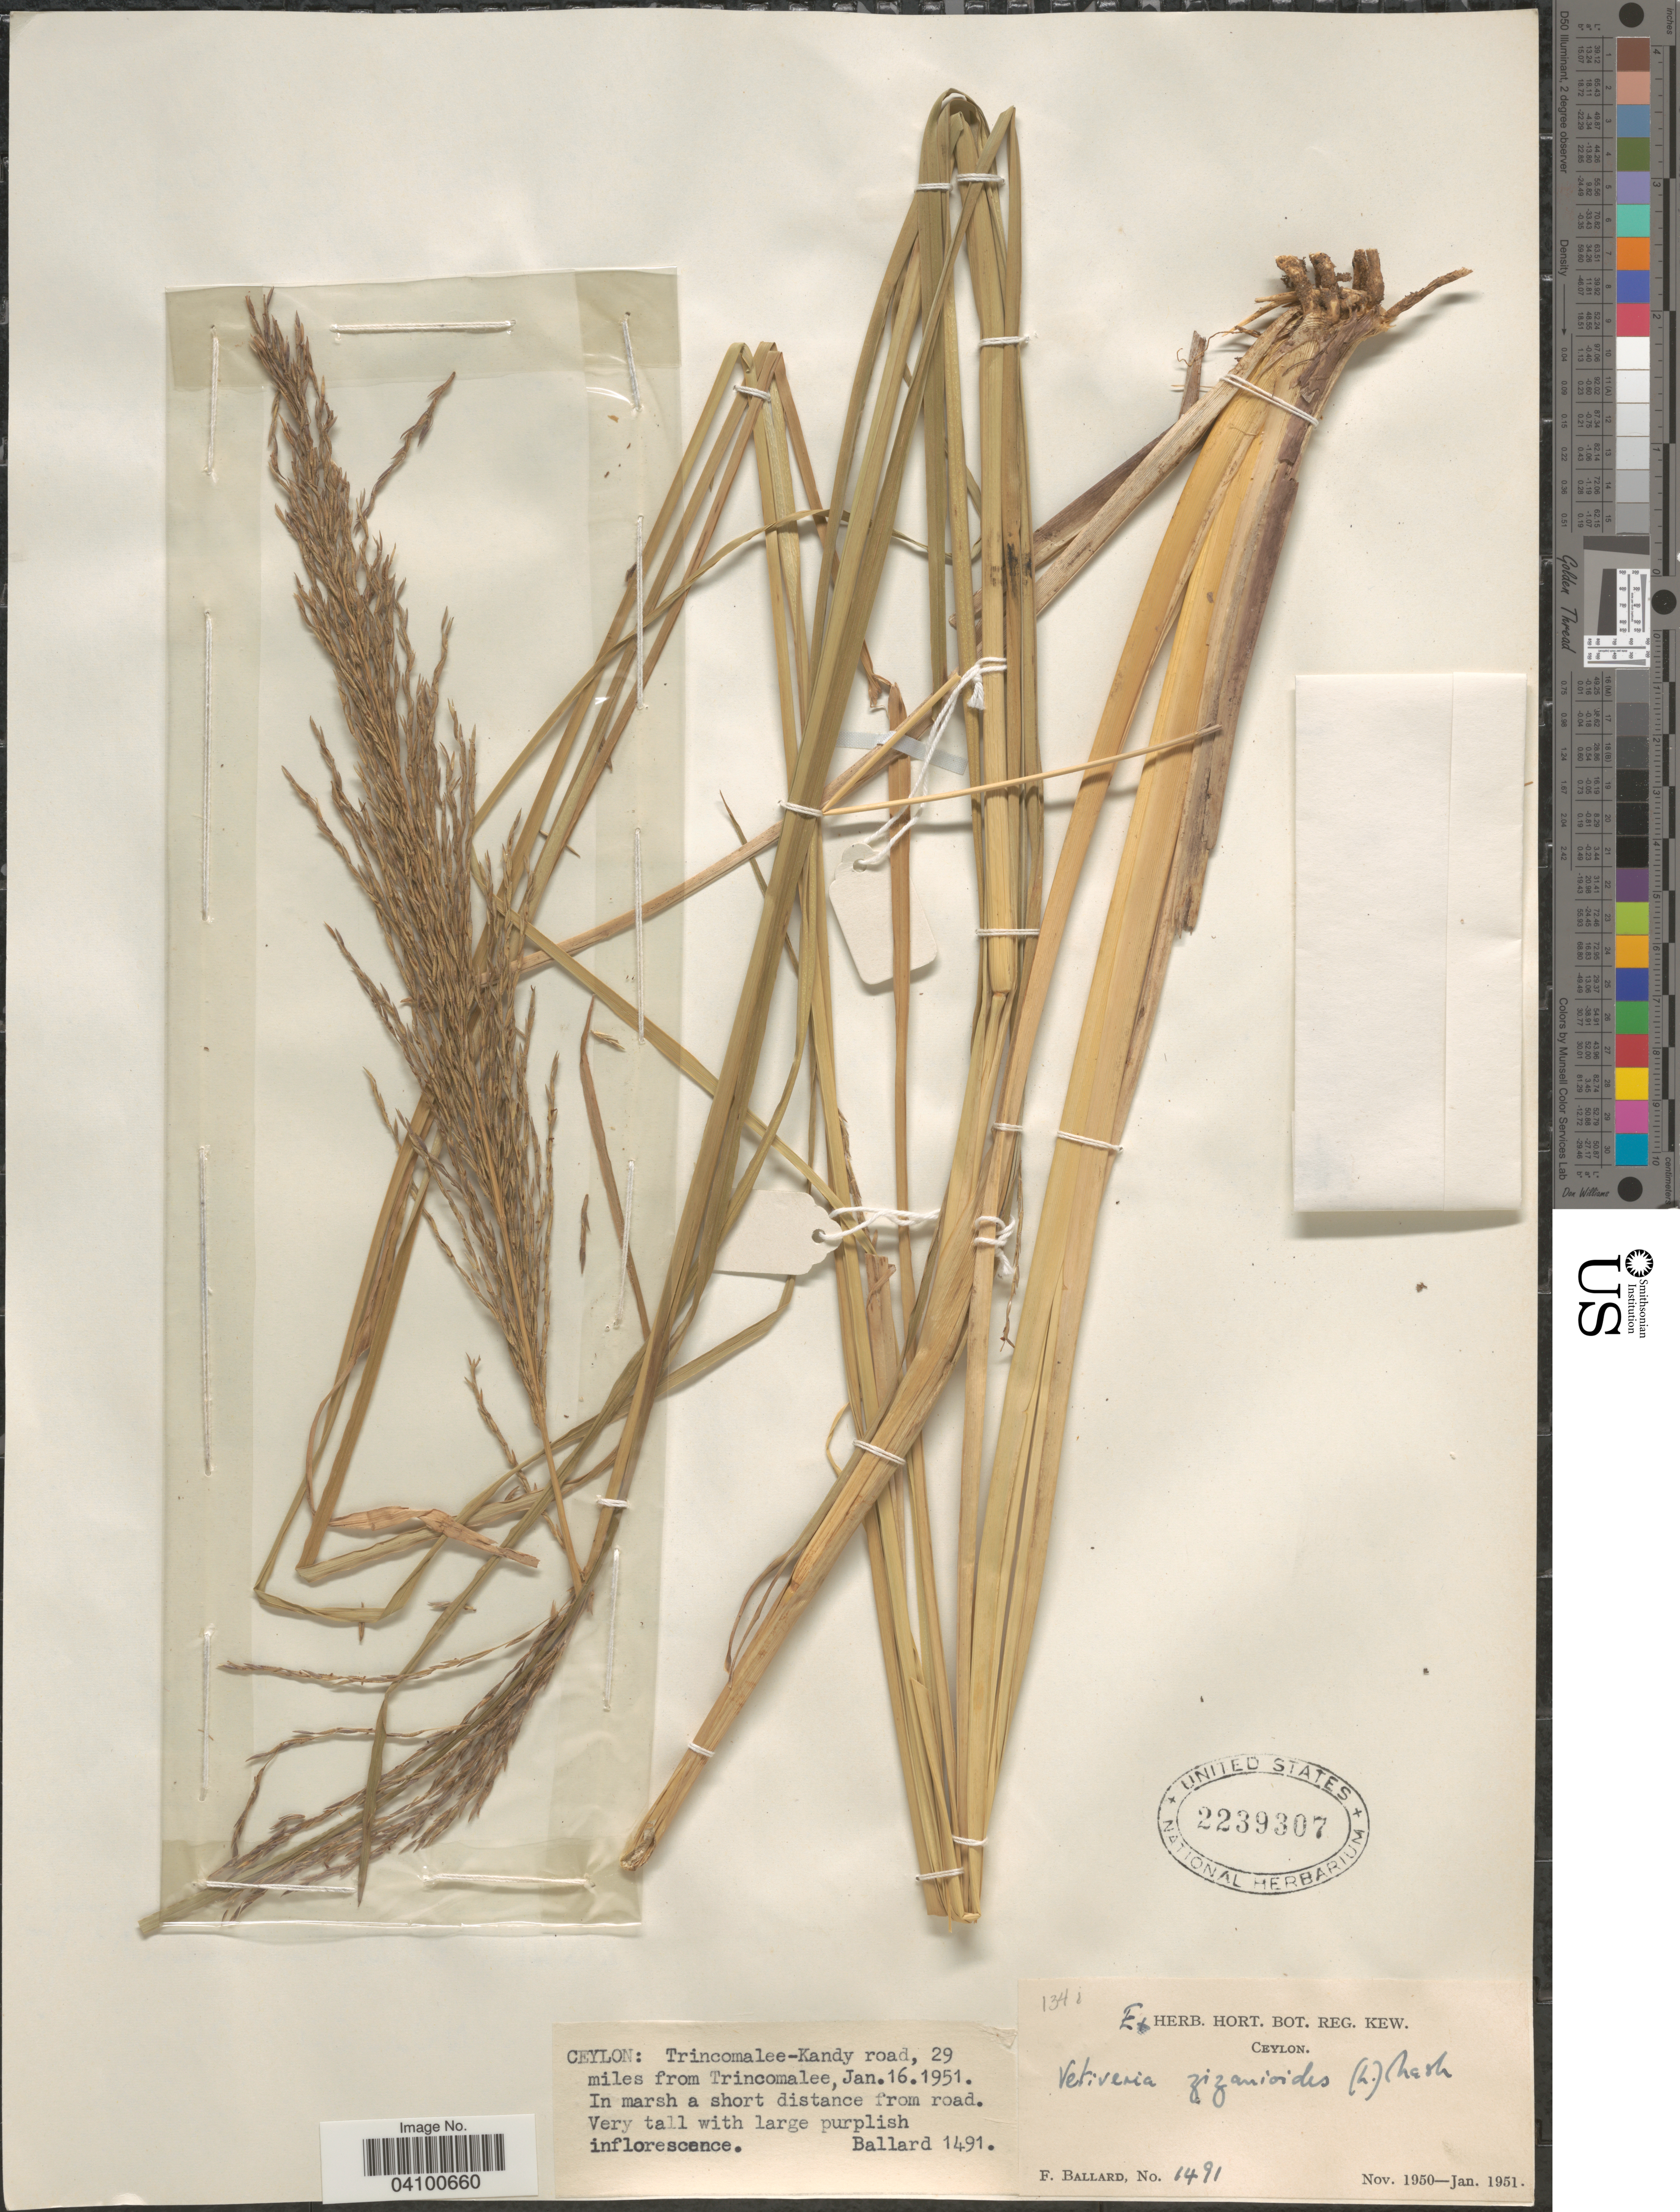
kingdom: Plantae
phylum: Tracheophyta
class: Liliopsida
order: Poales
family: Poaceae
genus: Chrysopogon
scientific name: Chrysopogon zizanioides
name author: (L.) Roberty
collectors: F. Ballard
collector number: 1491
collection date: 1951-01-16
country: Sri Lanka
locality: Ceylon: Trincomalee-Kandy road, 29 miles from Trincomalee.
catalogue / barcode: US 2239307